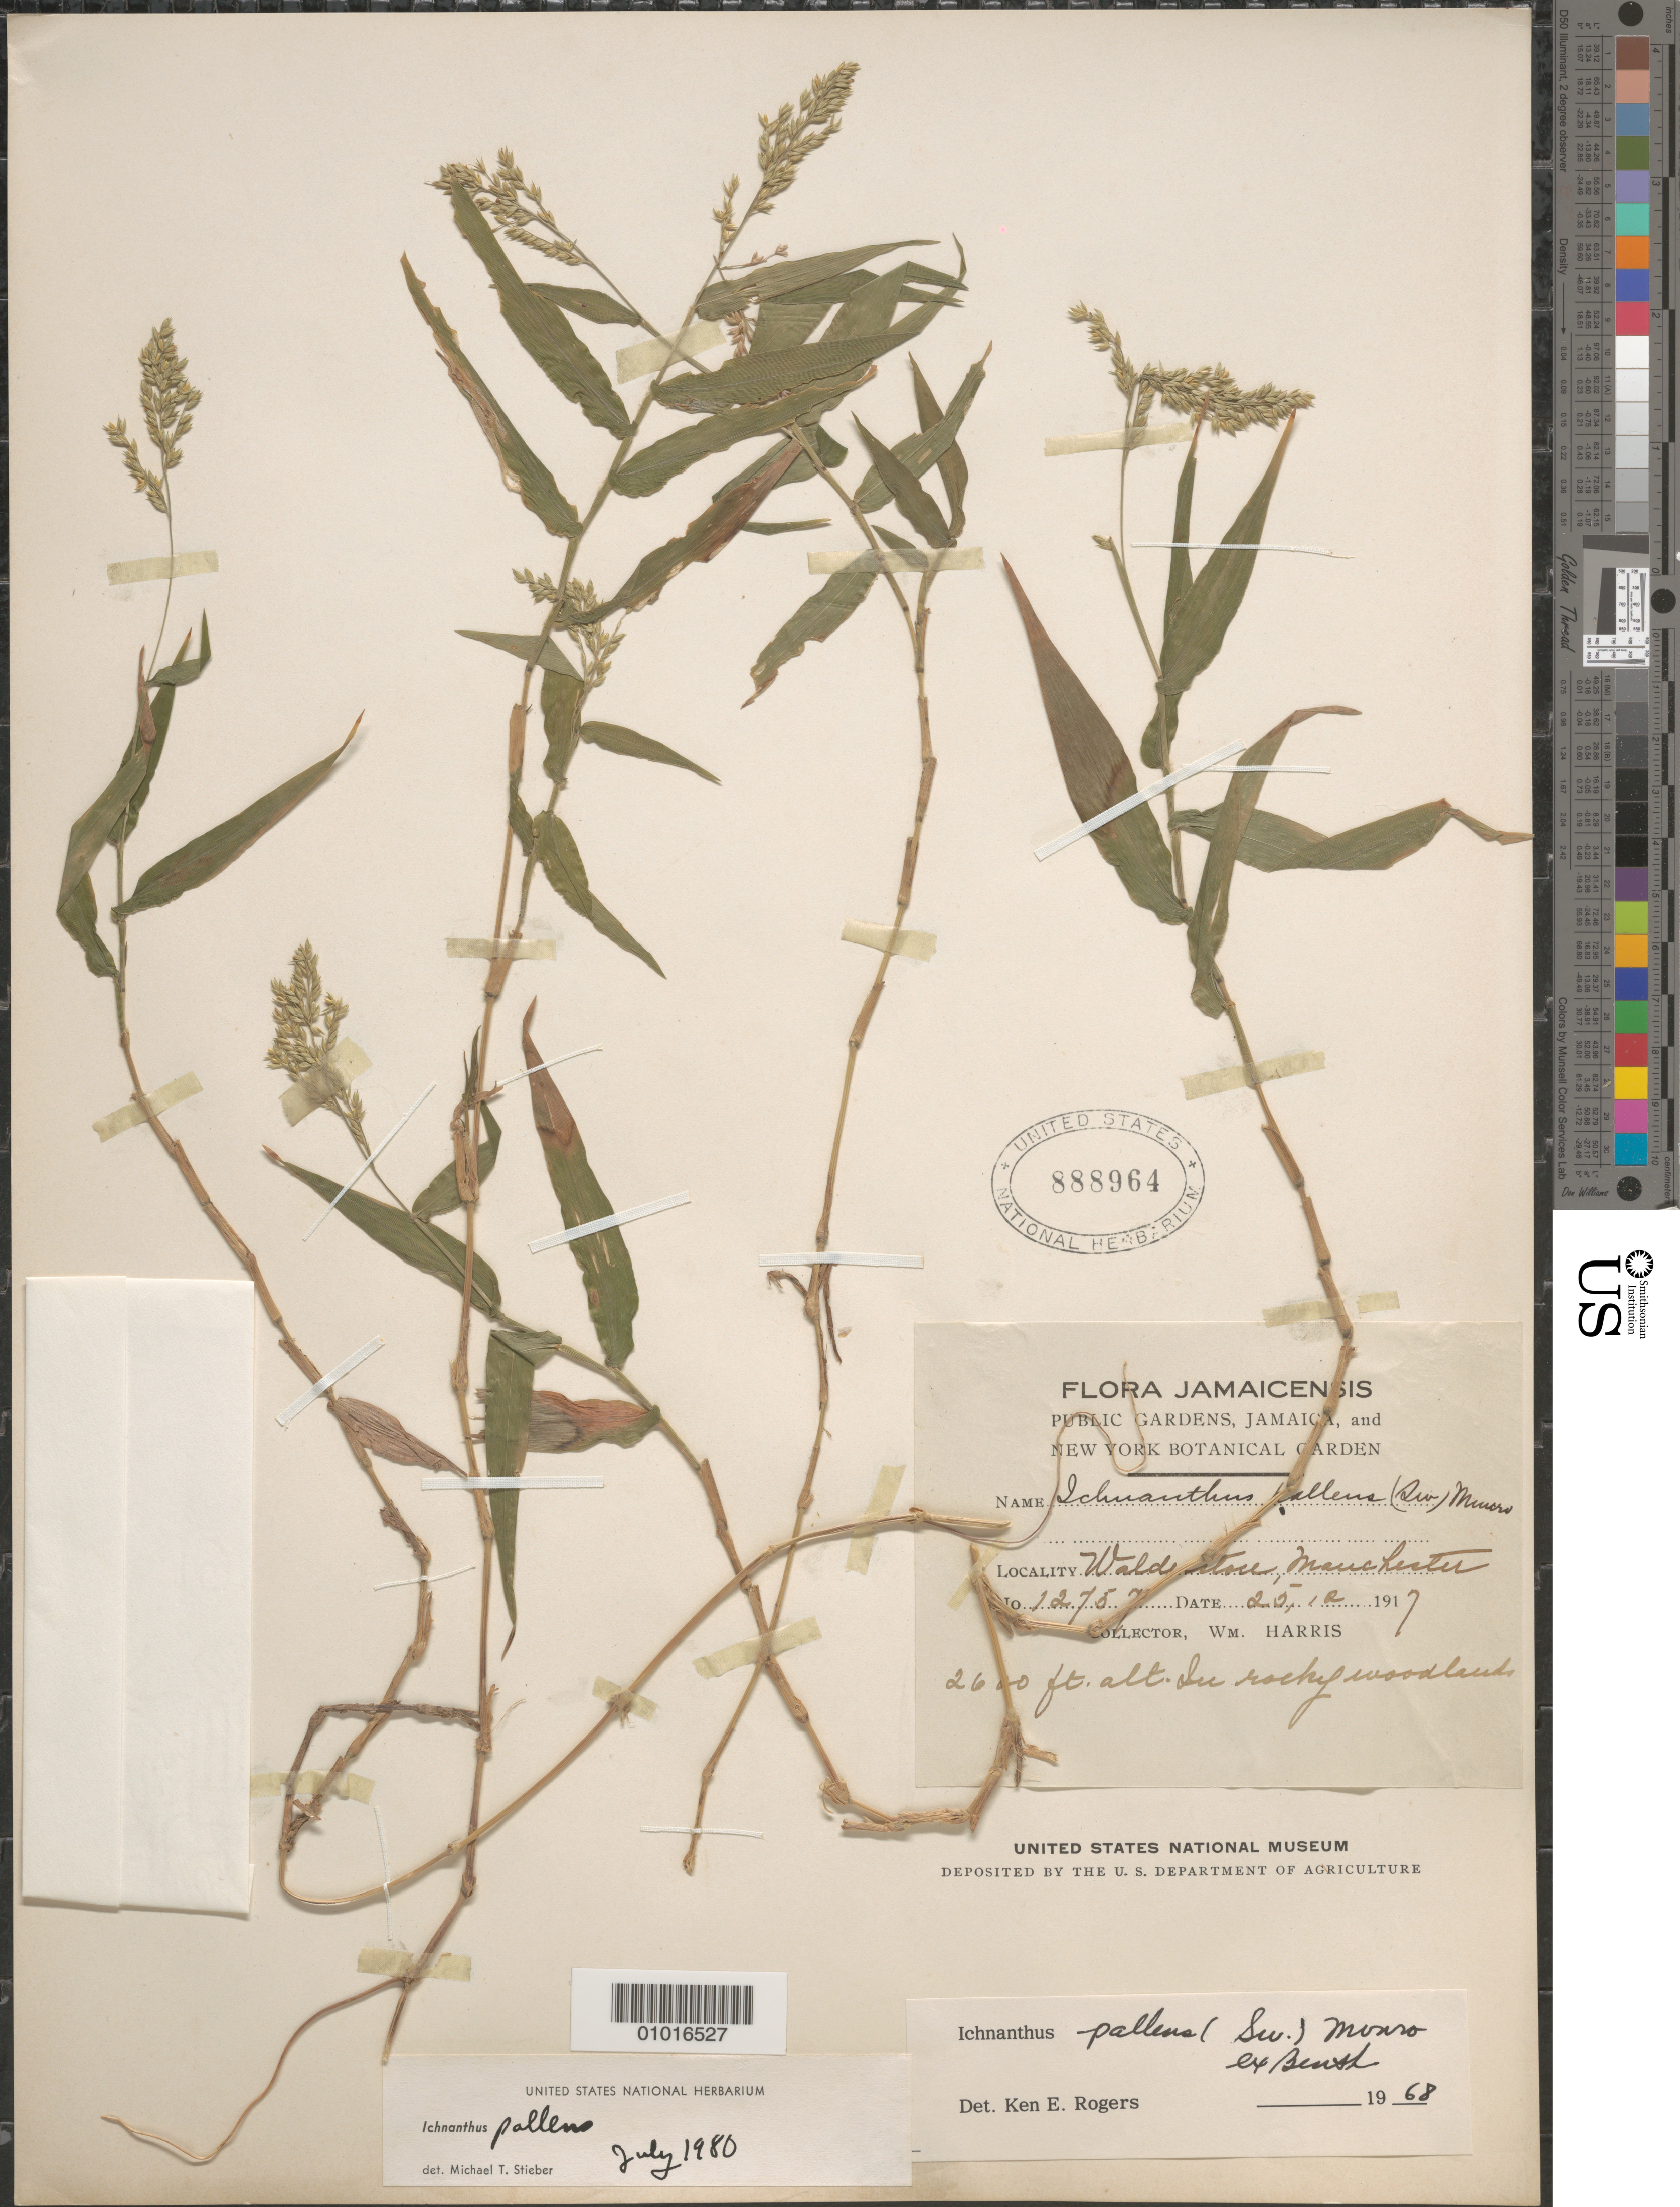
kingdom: Plantae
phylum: Tracheophyta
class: Liliopsida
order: Poales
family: Poaceae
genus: Ichnanthus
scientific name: Ichnanthus pallens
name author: (Sw.) Munro ex Benth.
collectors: W. H. Harris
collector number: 12757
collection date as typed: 25 Dec 1917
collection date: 1917-12-25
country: Jamaica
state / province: Manchester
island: Jamaica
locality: Walderston, Manchester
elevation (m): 792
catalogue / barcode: US 888964